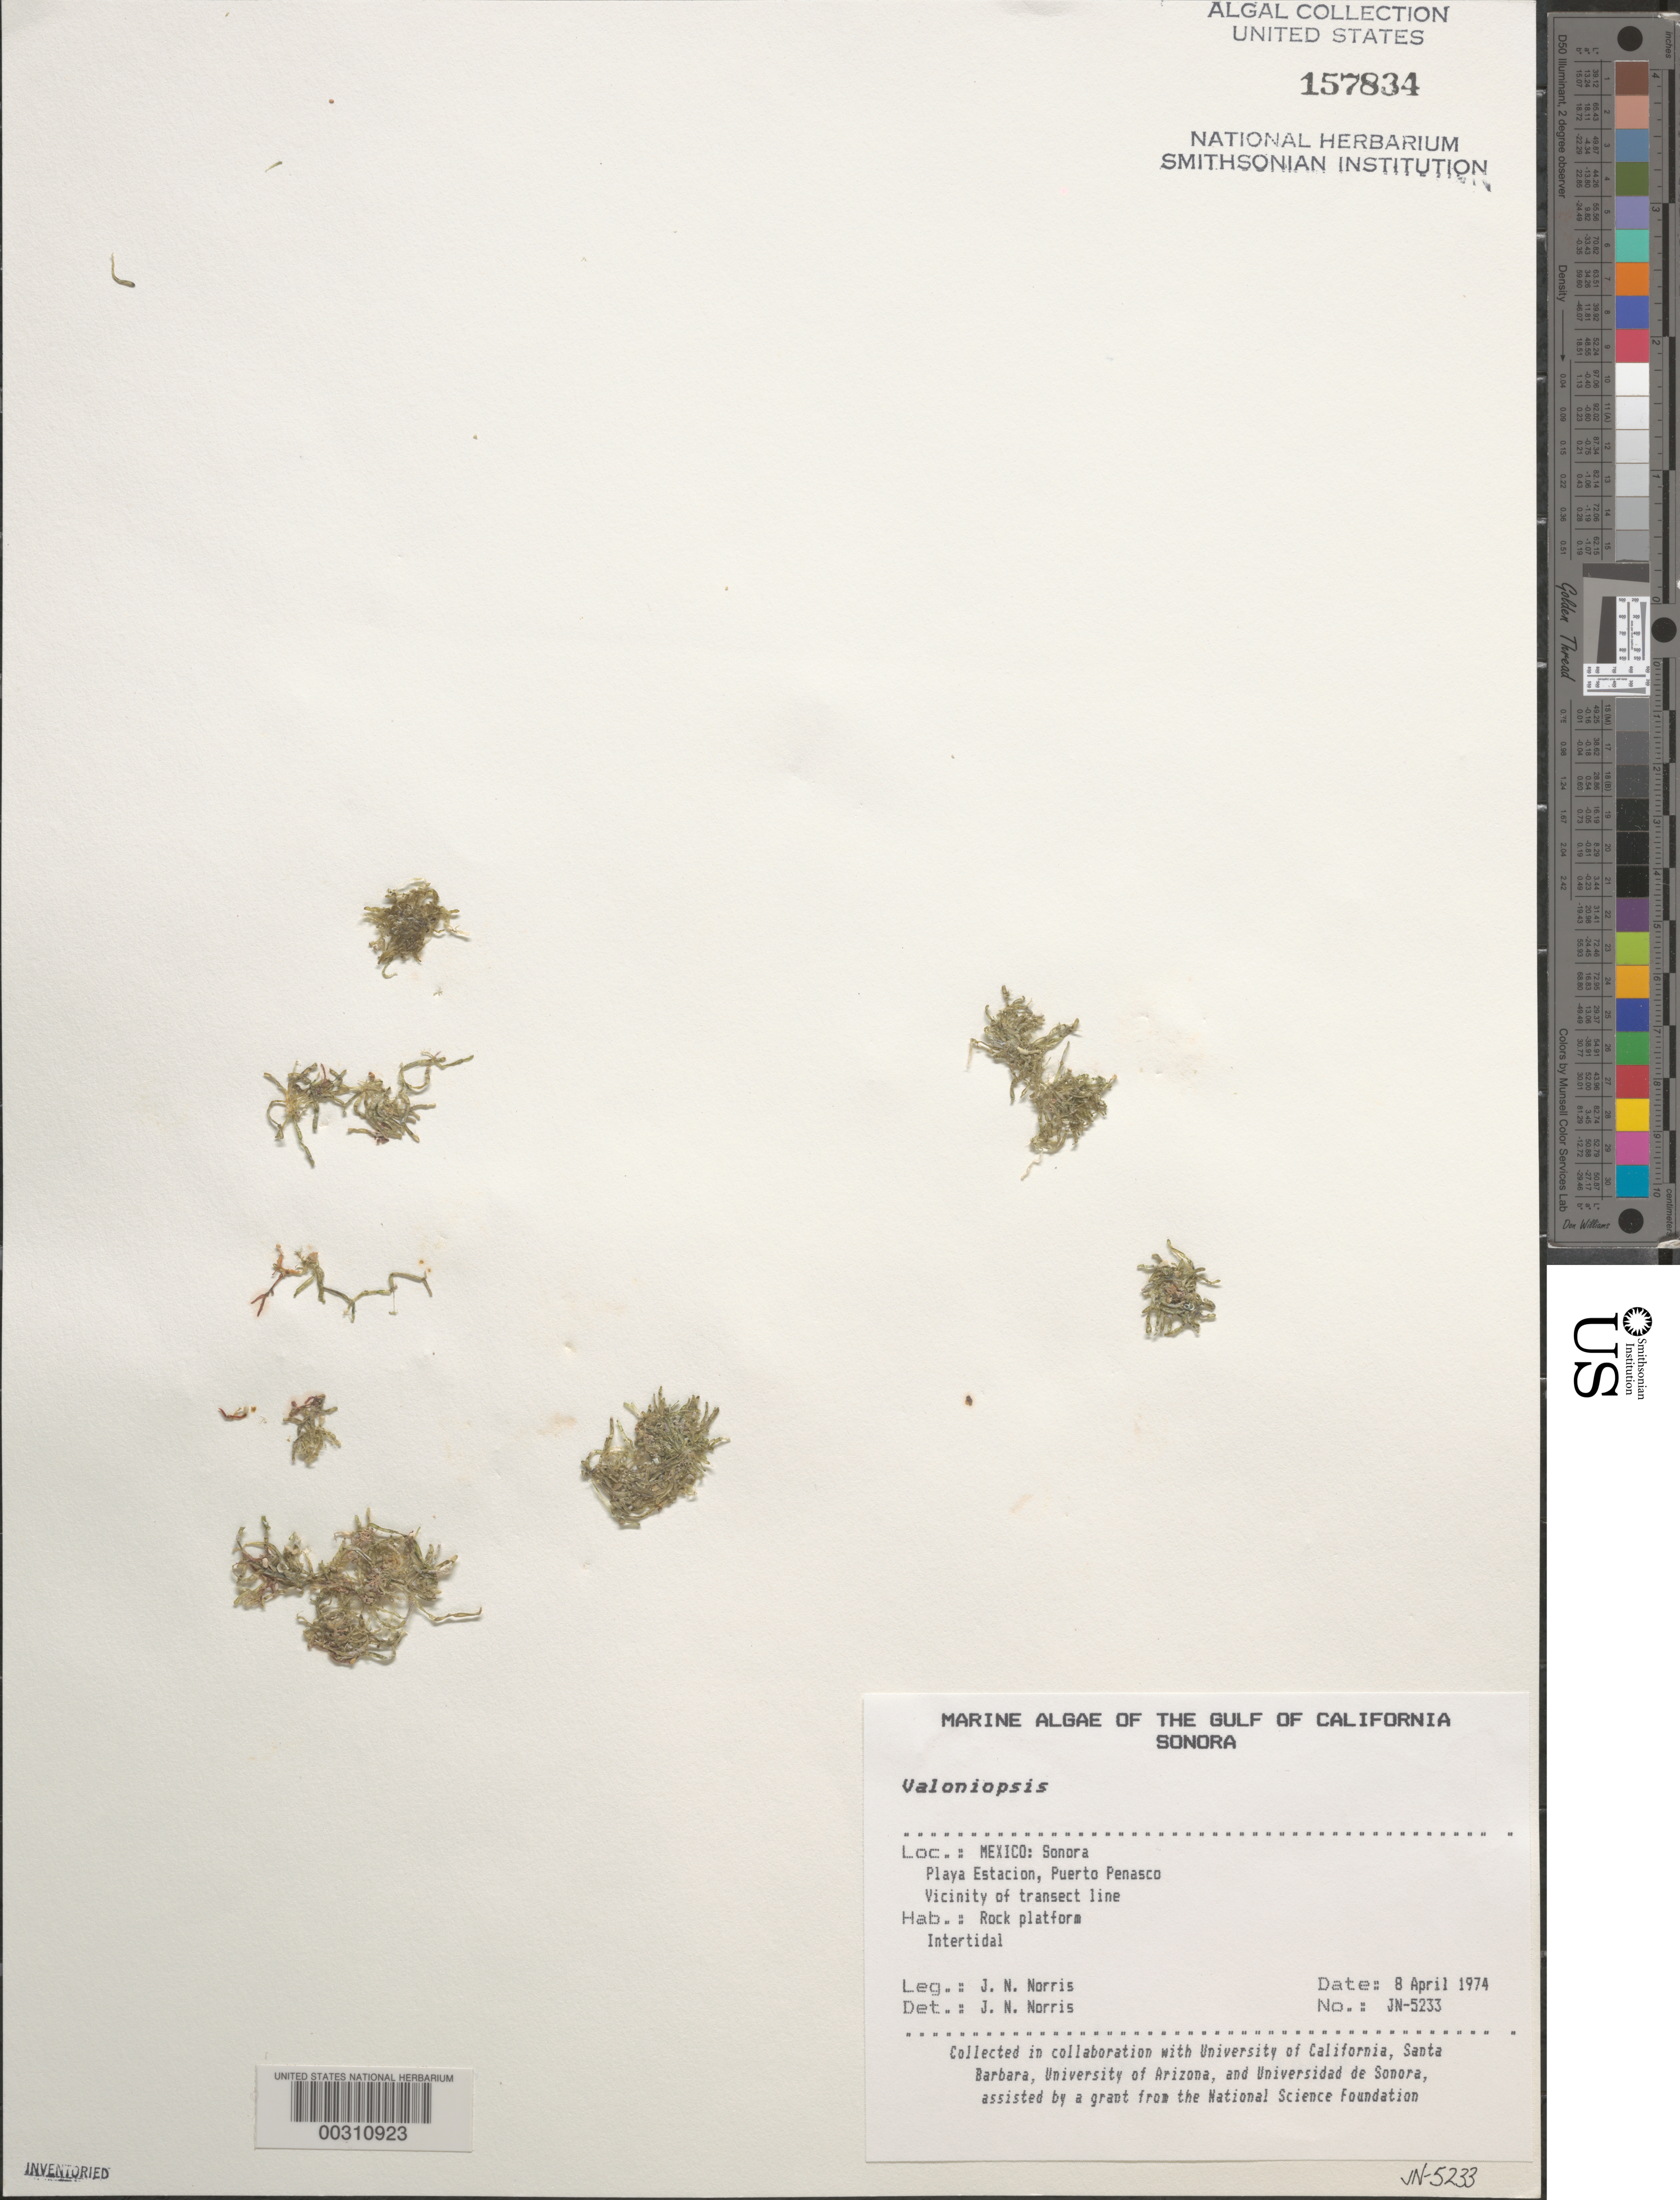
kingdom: Plantae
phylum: Chlorophyta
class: Ulvophyceae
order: Siphonocladales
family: Valoniaceae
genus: Valoniopsis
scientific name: Valoniopsis sp.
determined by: Norris, James N.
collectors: J. N. Norris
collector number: JN-5233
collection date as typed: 08 Apr 1974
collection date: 1974-04-08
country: Mexico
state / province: Sonora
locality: Playa Estacion, Puerto Penasco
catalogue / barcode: US 157834